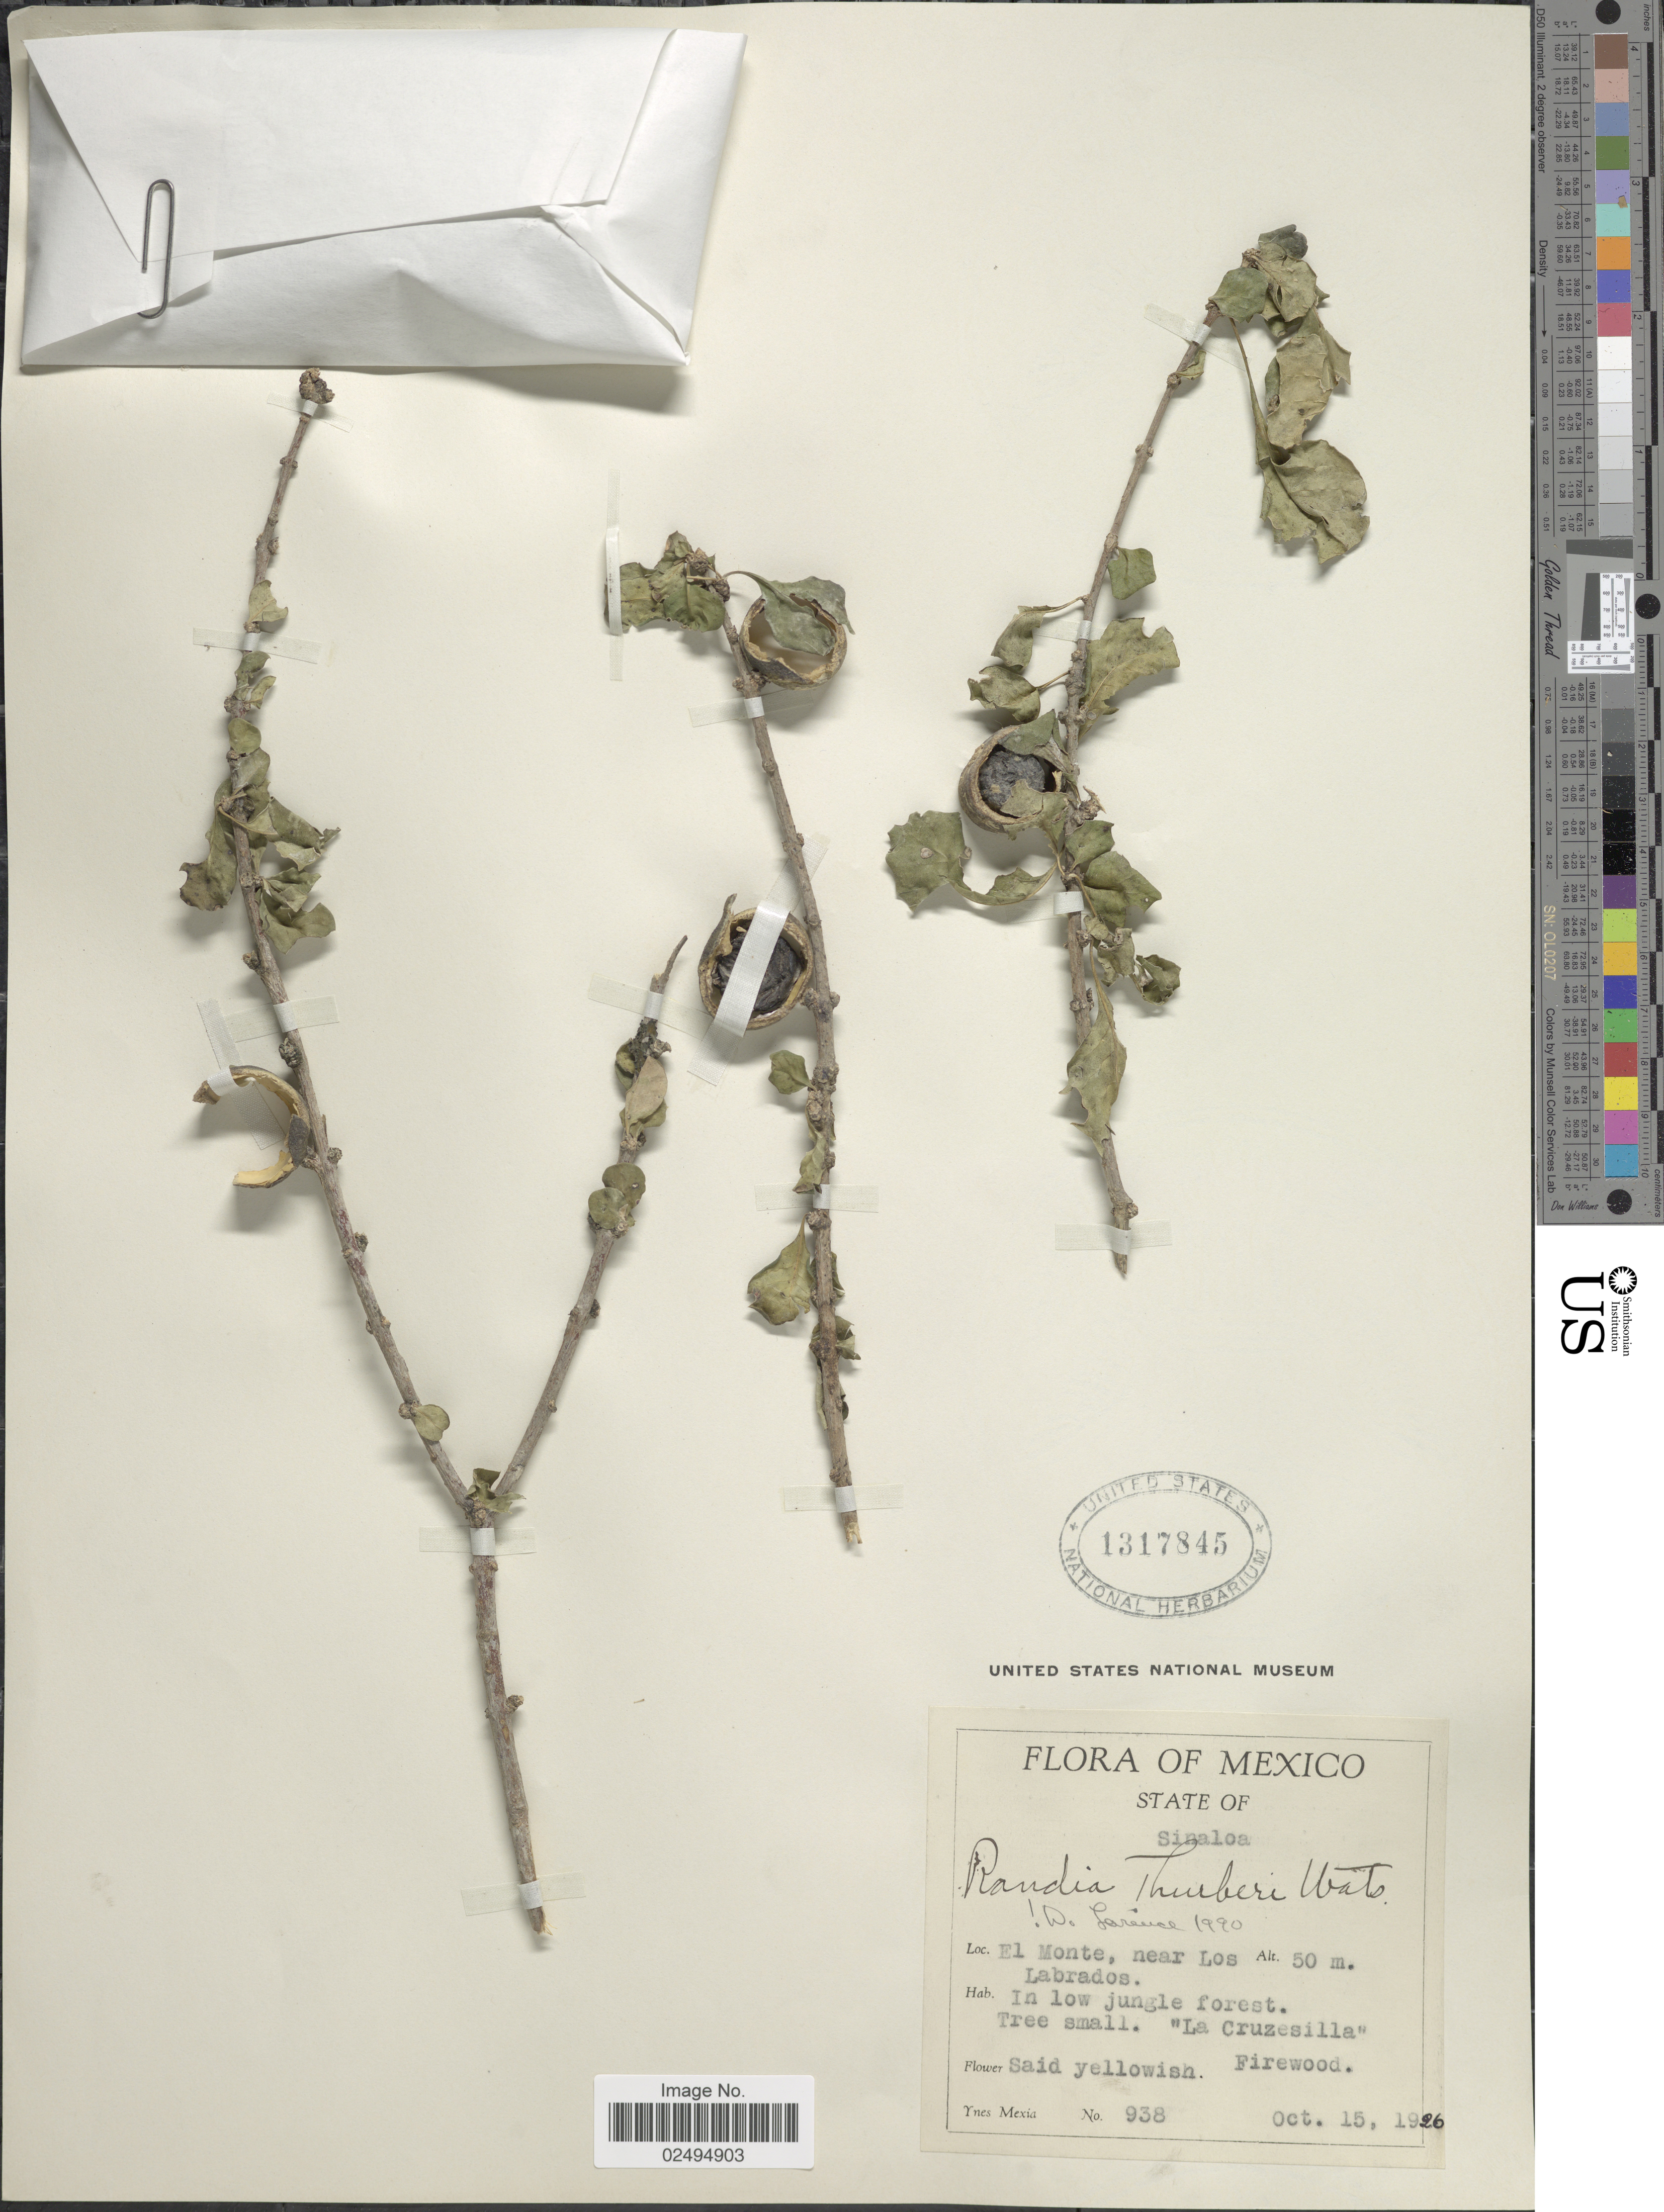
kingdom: Plantae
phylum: Tracheophyta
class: Magnoliopsida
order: Gentianales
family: Rubiaceae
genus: Randia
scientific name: Randia thurberi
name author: S. Watson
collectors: Y. Mexia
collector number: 938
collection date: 1926-10-15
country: Mexico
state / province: Sinaloa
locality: El Monte, near Los Labrador, in low jungle forest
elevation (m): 50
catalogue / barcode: US 1317845